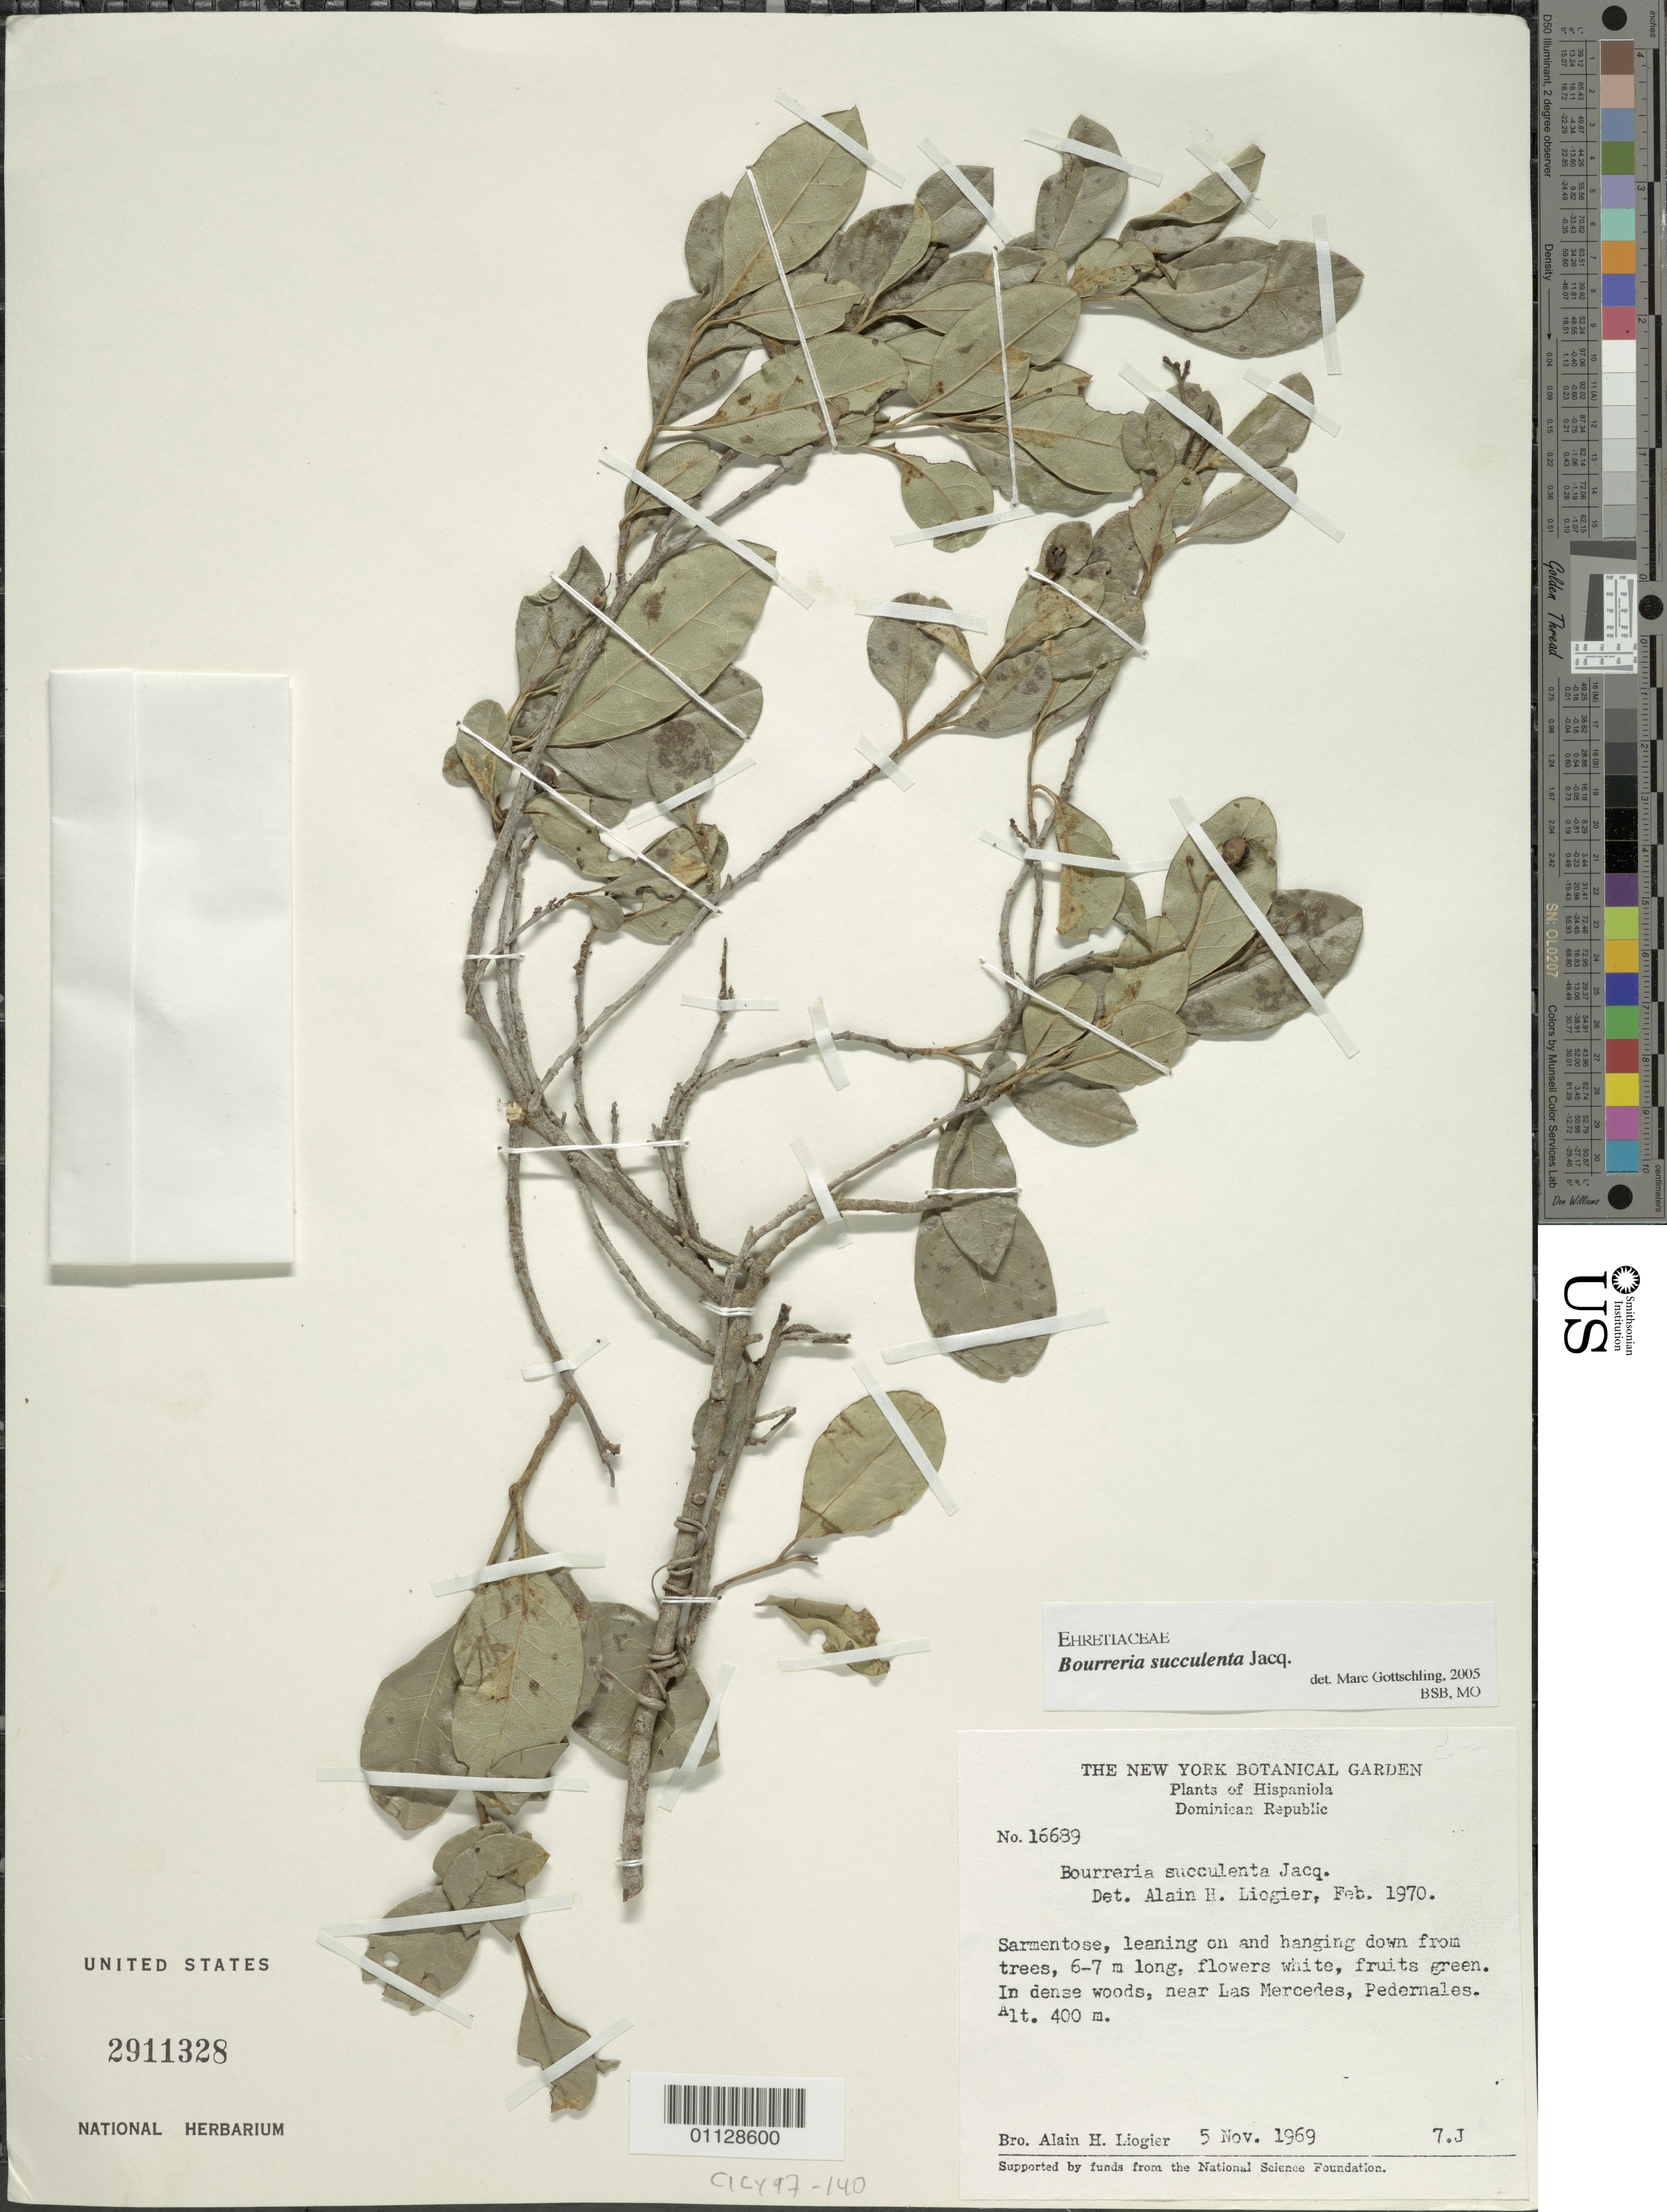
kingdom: Plantae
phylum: Tracheophyta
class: Magnoliopsida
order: Boraginales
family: Ehretiaceae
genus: Bourreria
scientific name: Bourreria succulenta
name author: Jacq.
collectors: A. H. Liogier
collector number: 16689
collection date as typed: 05 Nov 1969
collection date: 1969-11-05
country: Dominican Republic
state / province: Pedernales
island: Hispaniola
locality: In dense woods enar Las Mercedes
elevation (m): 400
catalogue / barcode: US 2911328